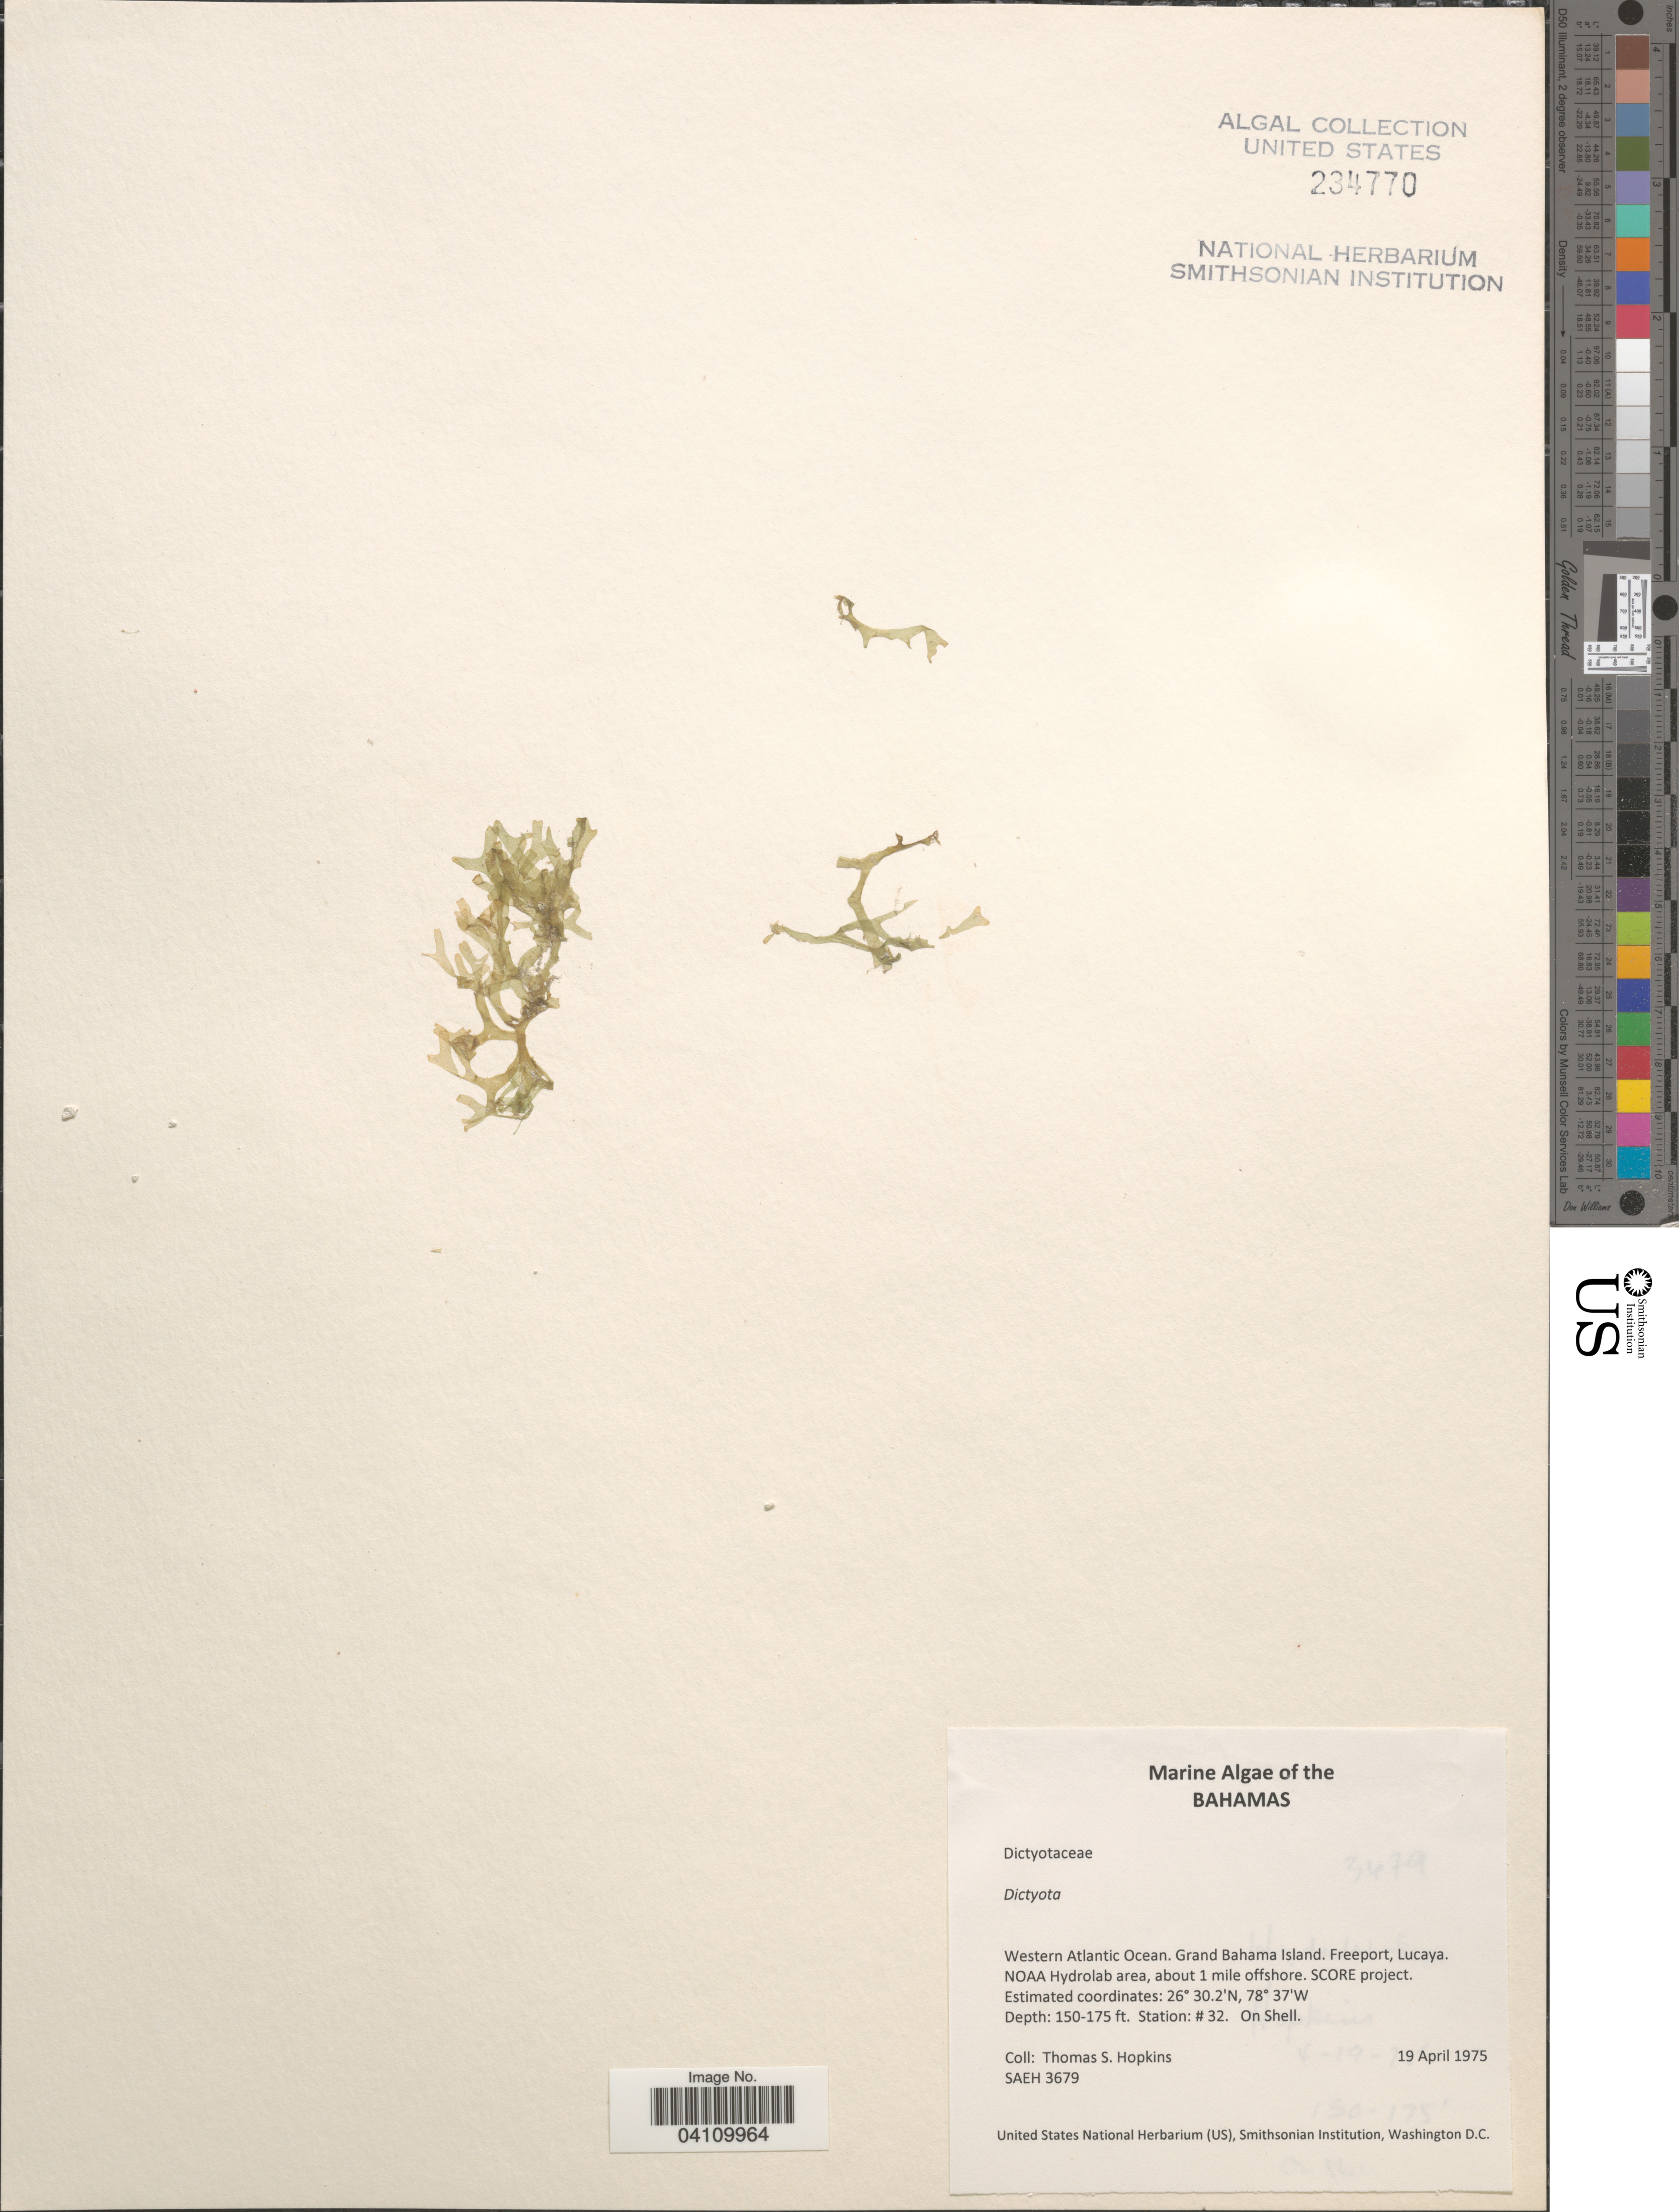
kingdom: Chromista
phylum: Ochrophyta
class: Phaeophyceae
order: Dictyotales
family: Dictyotaceae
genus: Dictyota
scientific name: Dictyota sp.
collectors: T. Hopkins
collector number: SAEH 3679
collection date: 1975-04-19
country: Bahamas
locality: Western Atlantic Ocean. Grand Bahama Island. Freeport, Lucaya. NOAA Hydrolab area, about 1 mile offshore. SCORE project. Station: # 32.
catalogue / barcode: US 234770